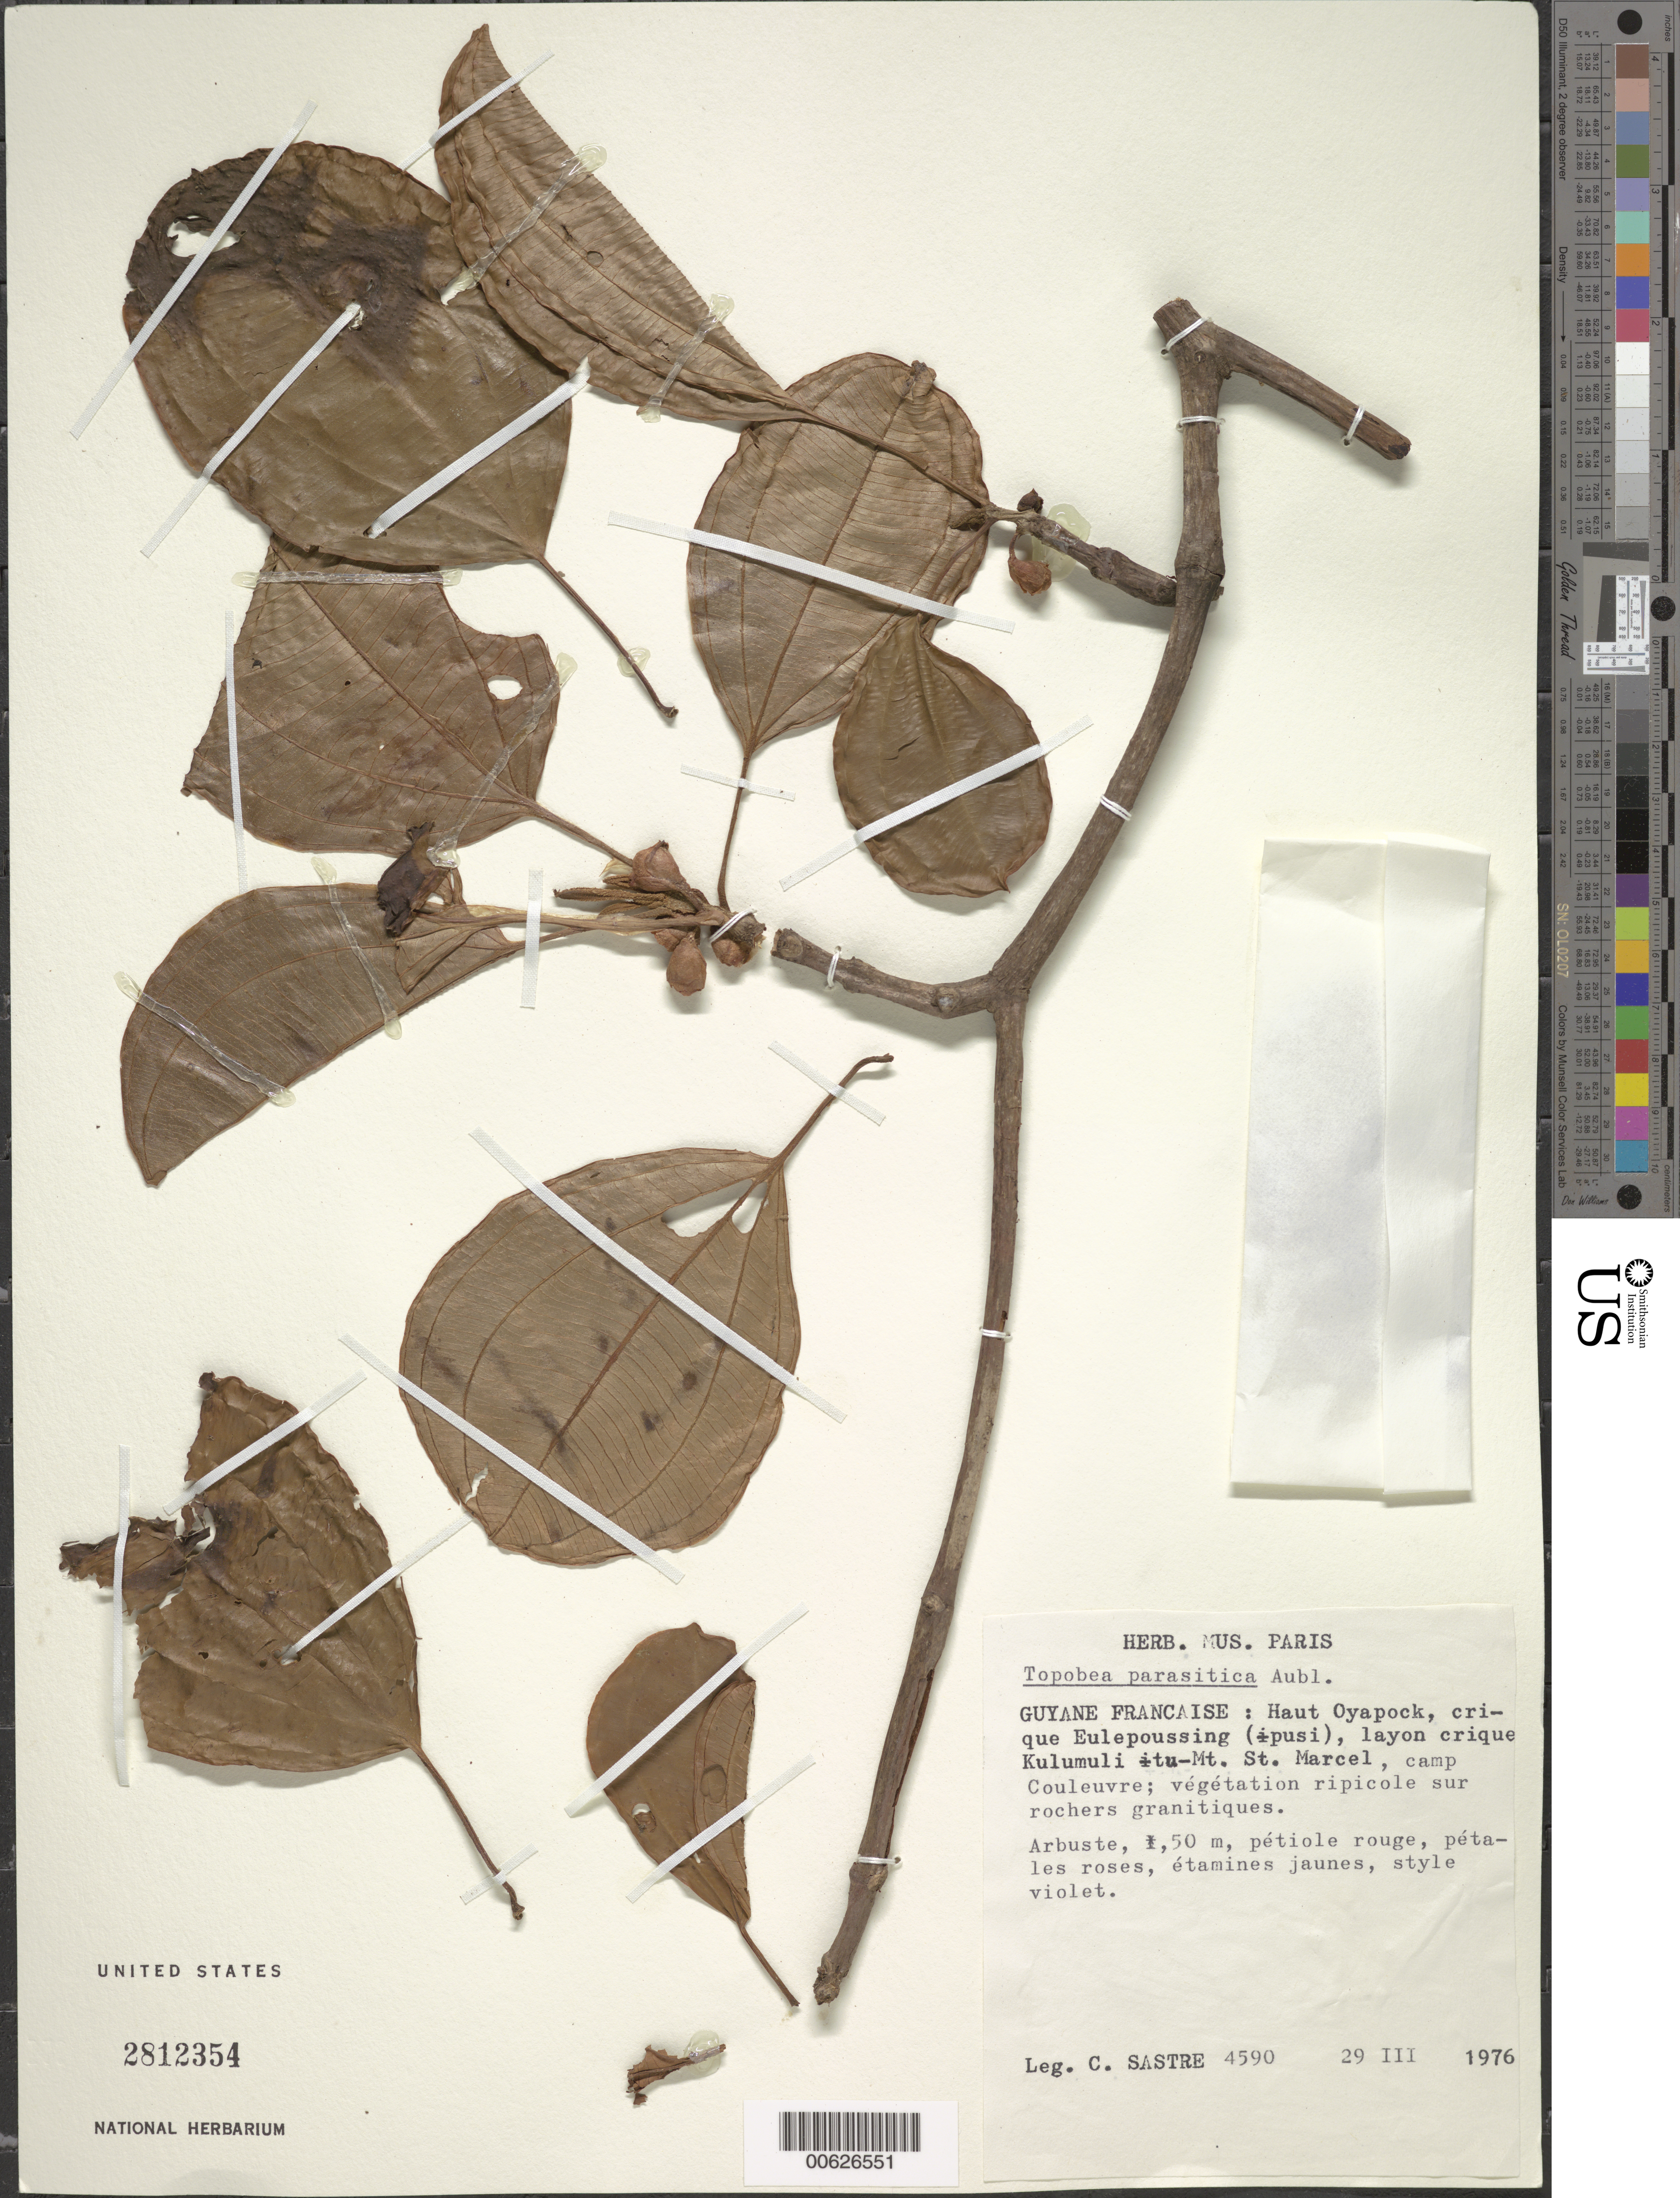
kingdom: Plantae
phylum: Tracheophyta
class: Magnoliopsida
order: Myrtales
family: Melastomataceae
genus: Topobea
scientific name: Topobea parasitica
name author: Aubl.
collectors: C. H. L. Sastre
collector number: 4590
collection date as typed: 29-Mar-76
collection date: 1976-03-29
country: French Guiana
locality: Haut Oyapock, crique Eulepoussing, layon crique Kulumuli to Mt. St. Marcel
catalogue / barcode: US 2812354